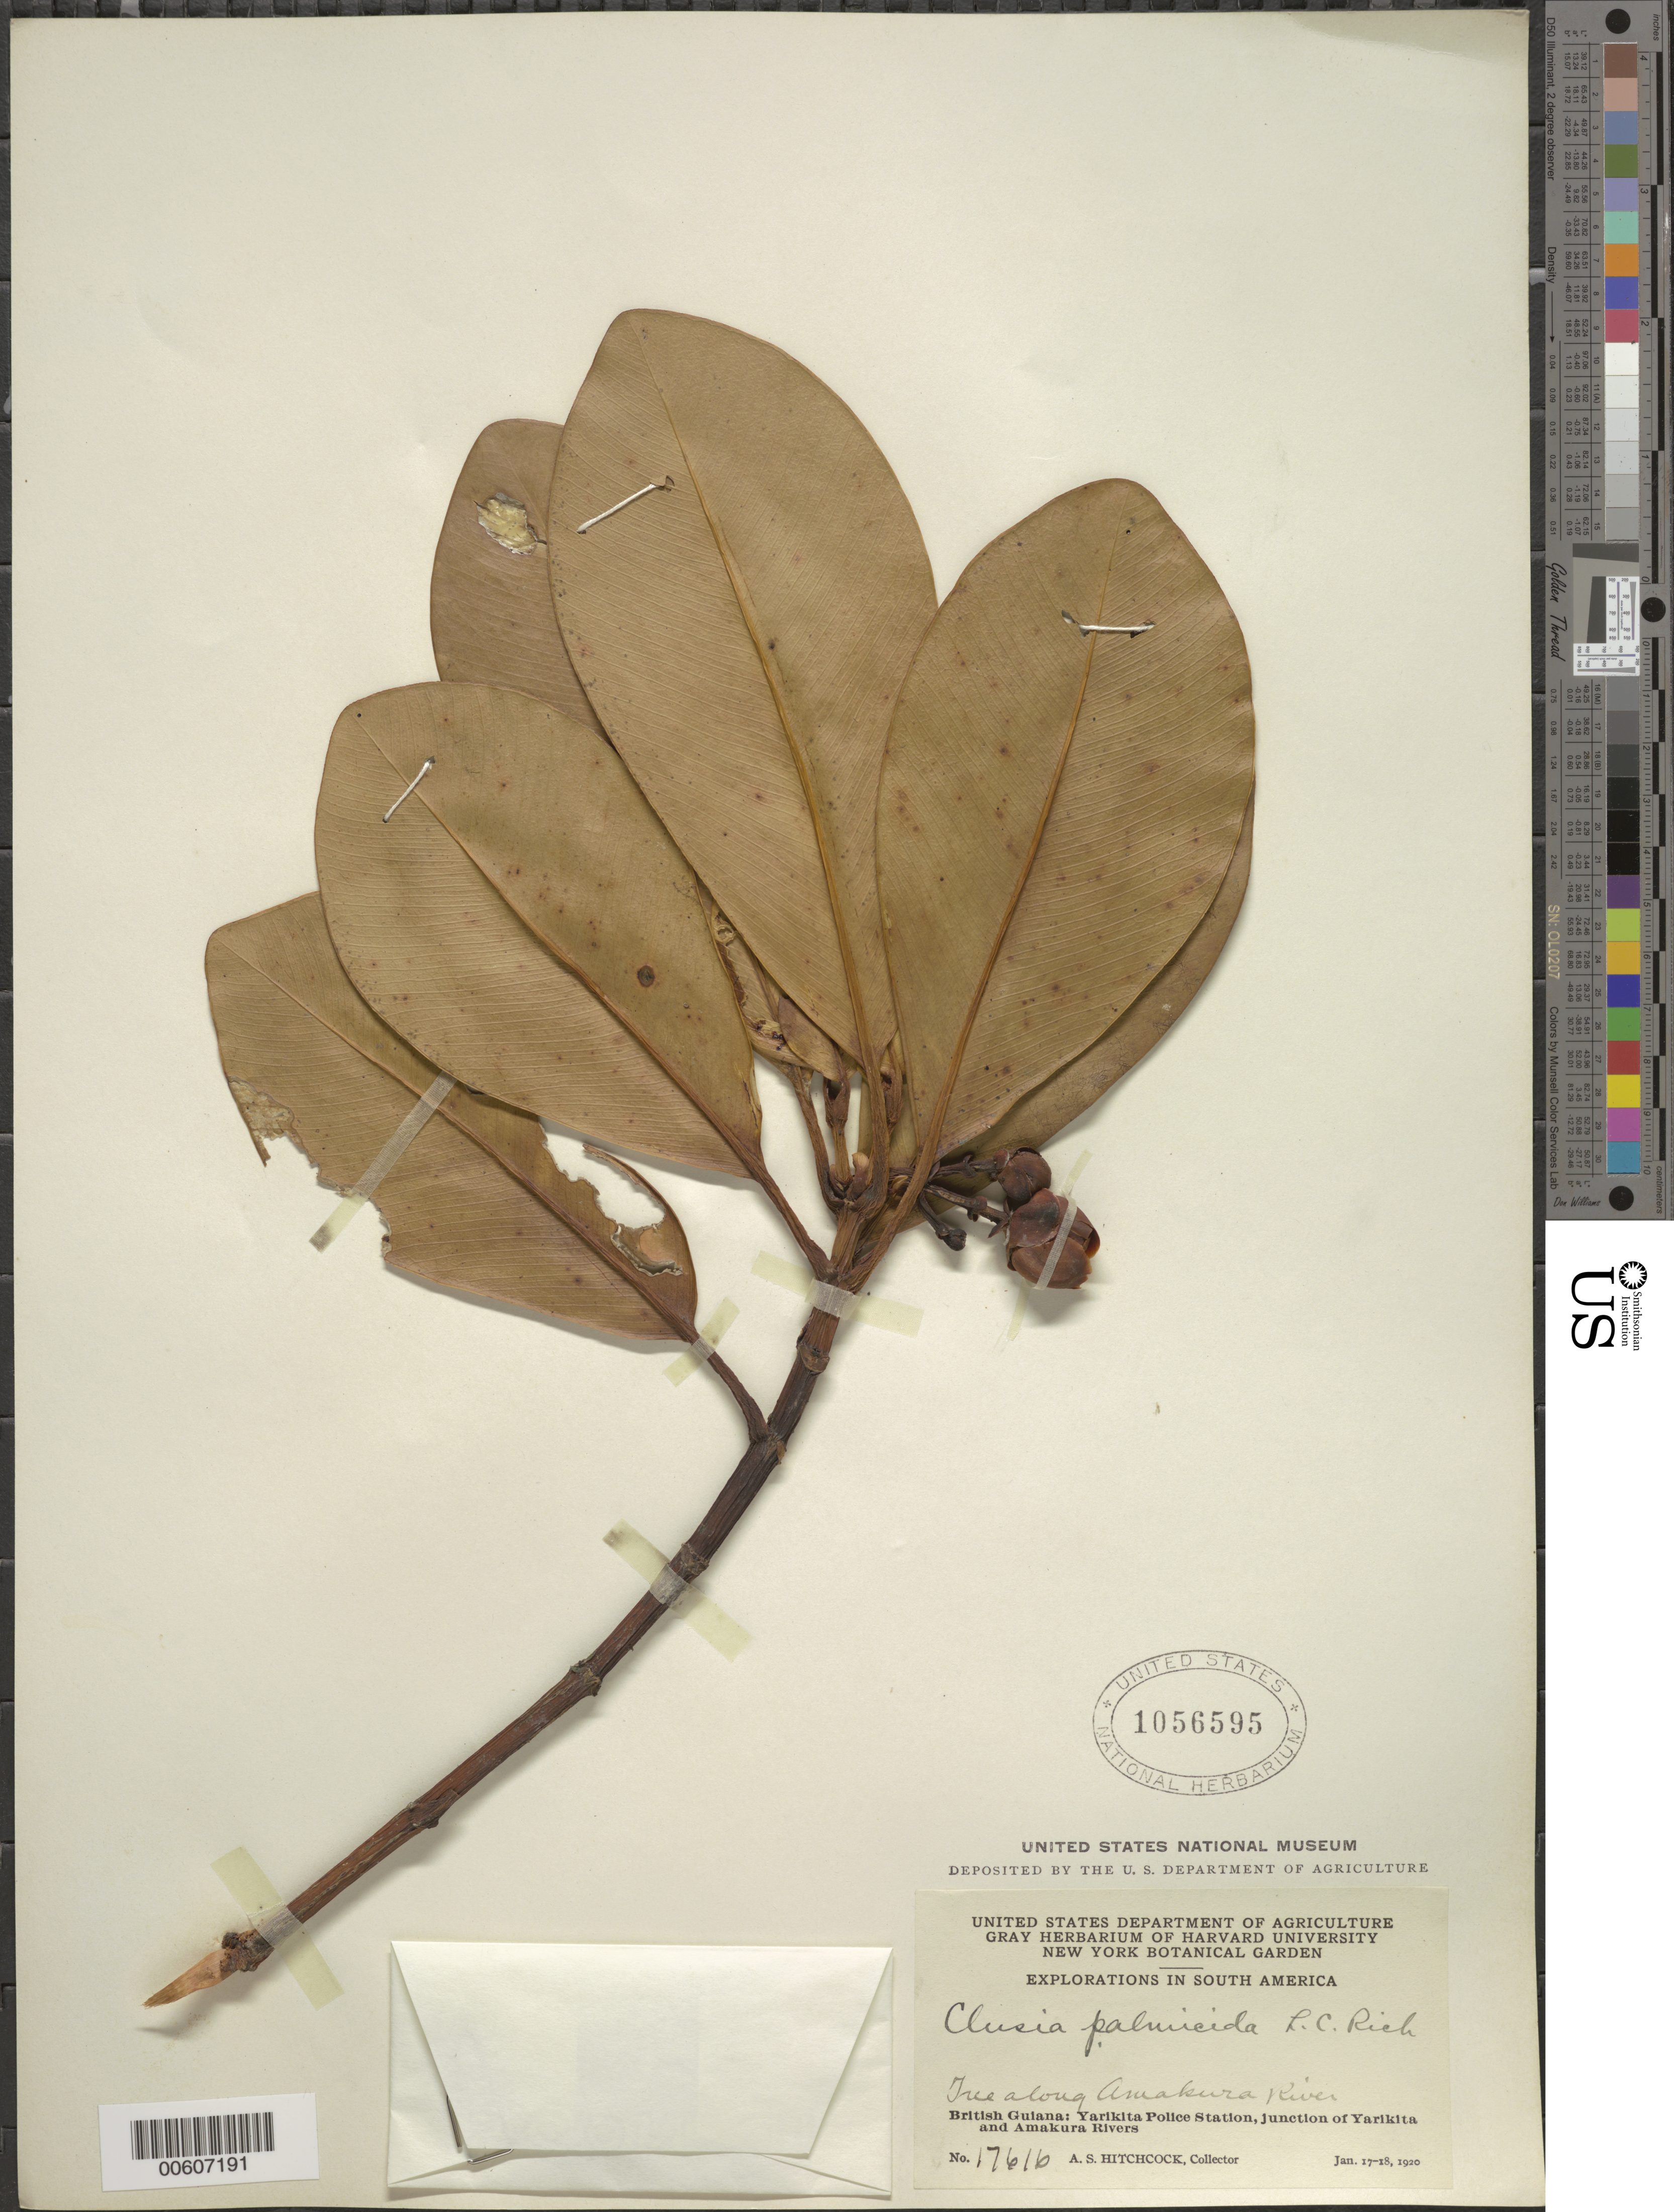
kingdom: Plantae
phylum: Tracheophyta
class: Magnoliopsida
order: Malpighiales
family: Clusiaceae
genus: Clusia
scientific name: Clusia palmicida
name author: Rich.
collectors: A. S. Hitchcock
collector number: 17616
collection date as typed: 17-Jan-20 to 18-Jan-20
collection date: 1920-01-17/1920-01-18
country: Guyana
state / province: Barima-Waini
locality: Yarikita Police Sta., junct. of Yarikita & Amakura Rivers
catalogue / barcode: US 1056595